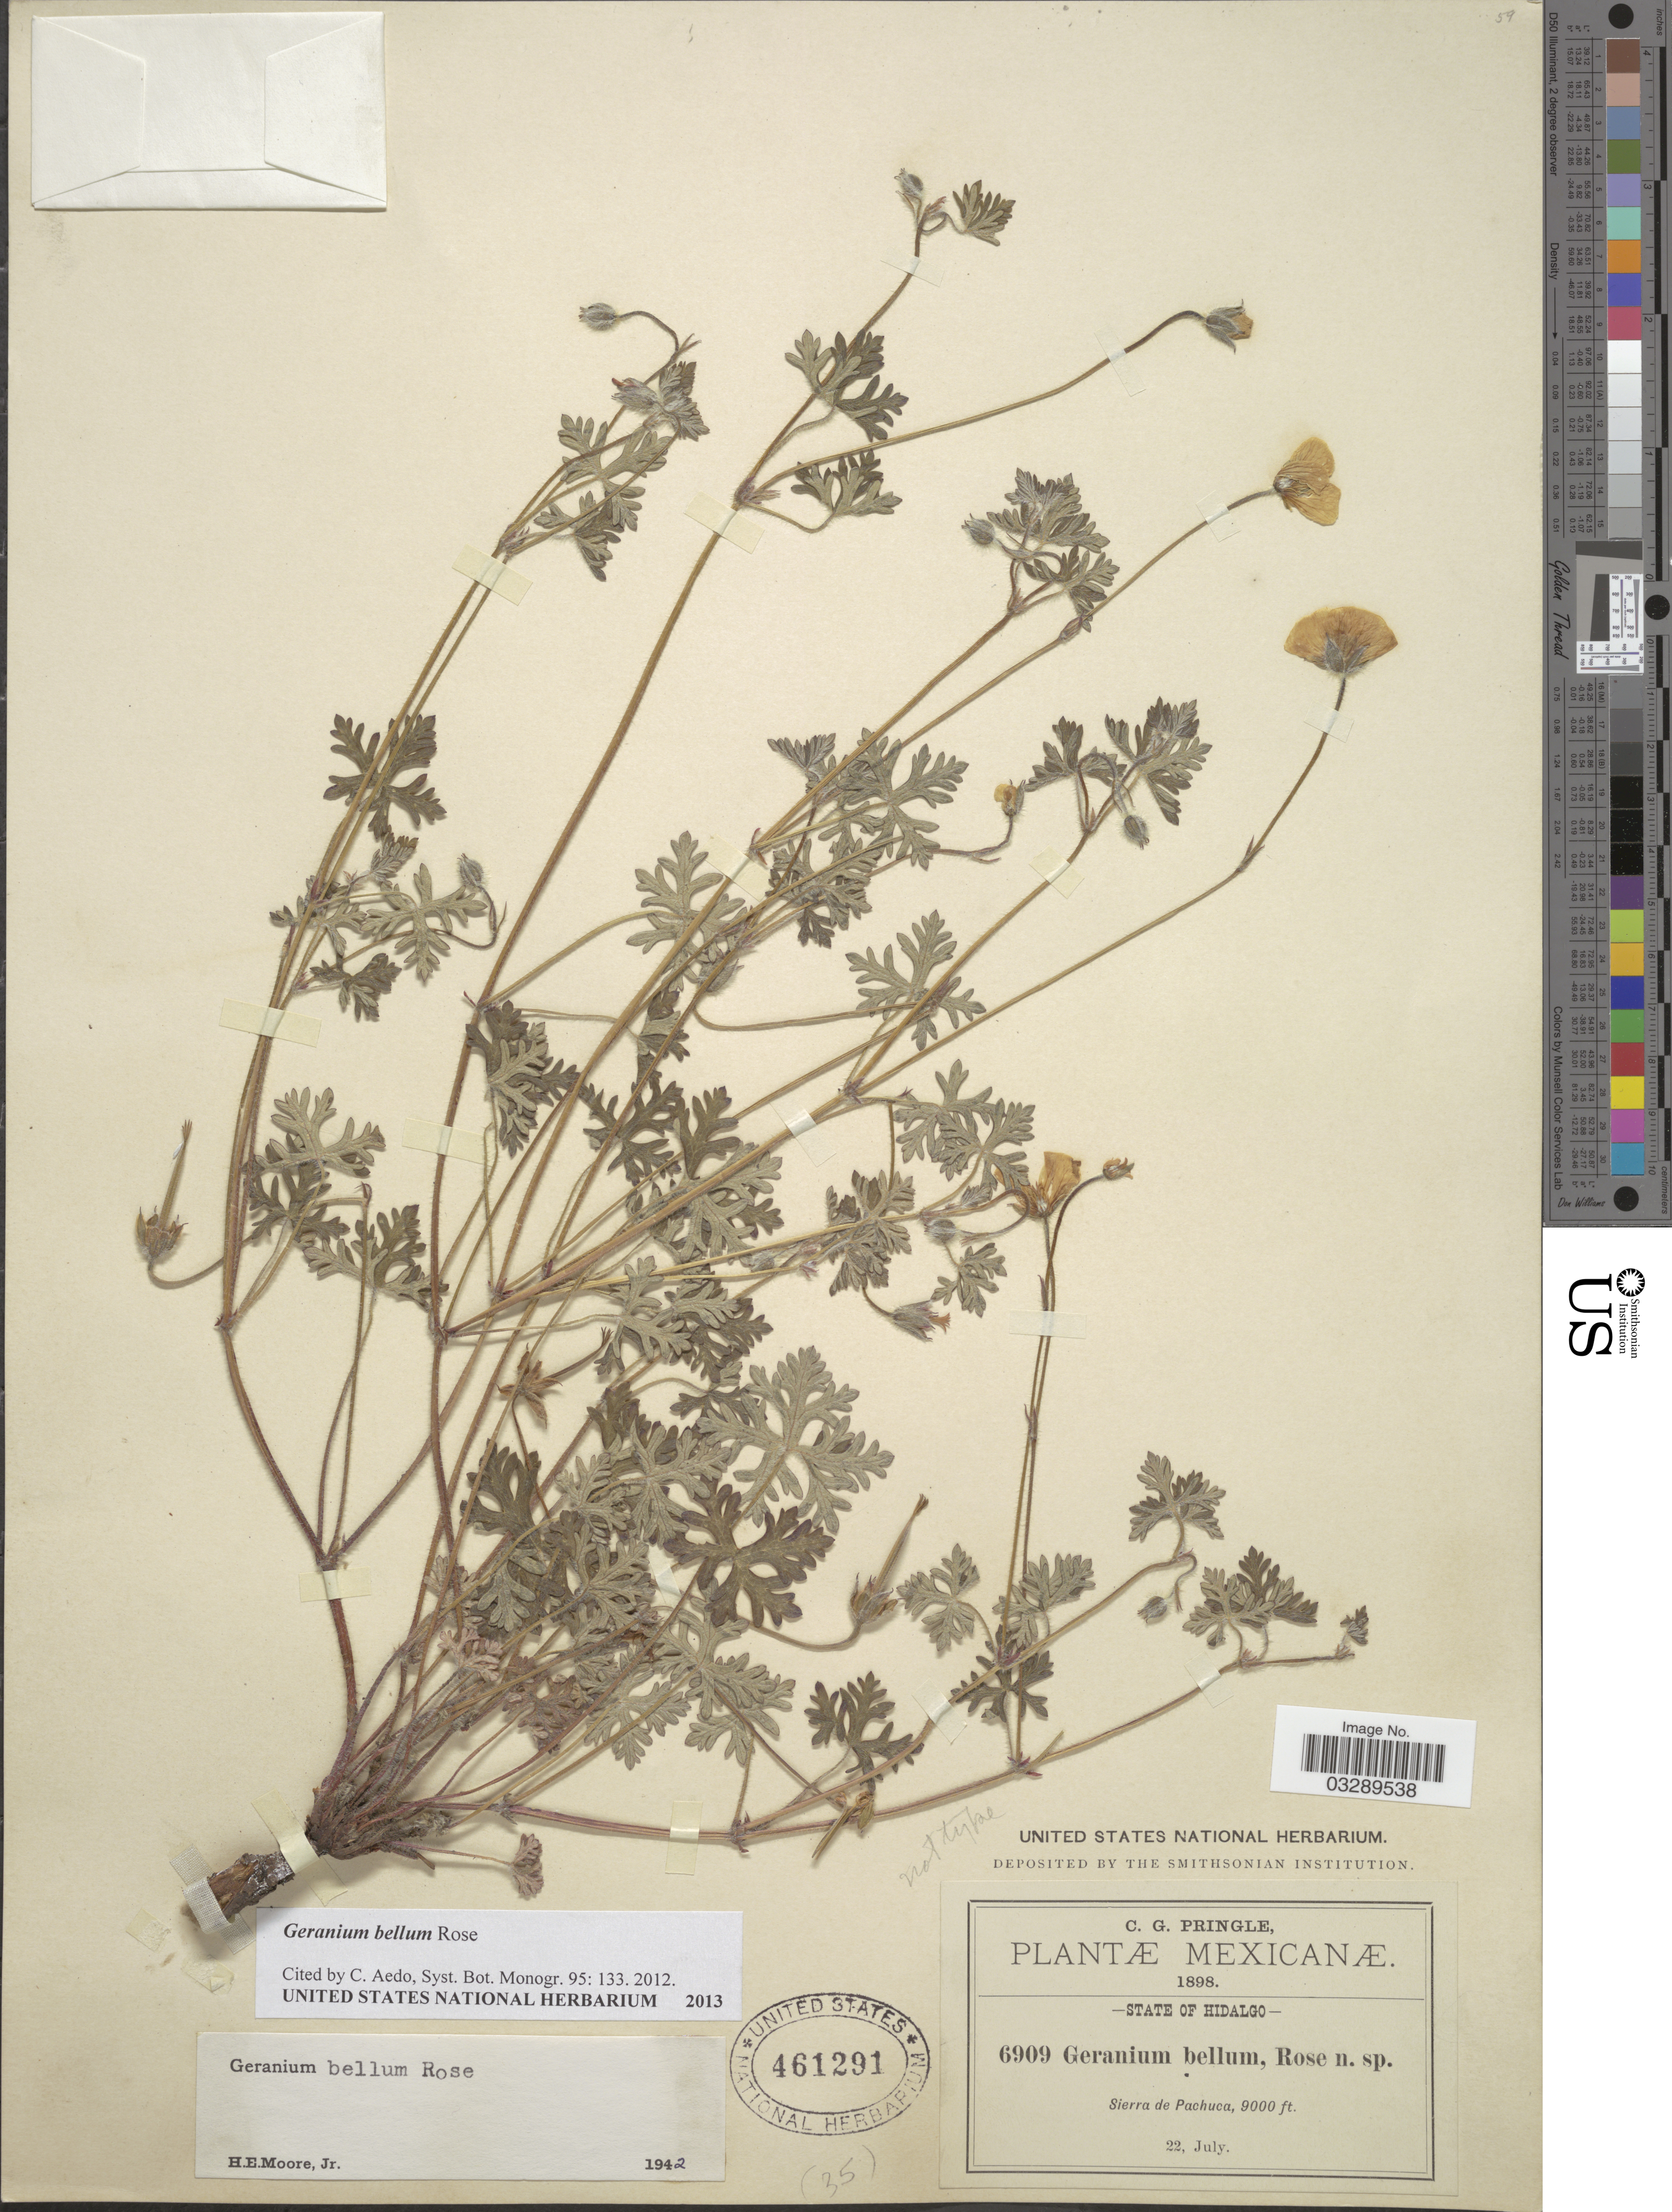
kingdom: Plantae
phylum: Tracheophyta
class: Magnoliopsida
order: Geraniales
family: Geraniaceae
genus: Geranium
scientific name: Geranium bellum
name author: Rose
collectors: C. G. Pringle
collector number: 6909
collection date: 1898-07-22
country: Mexico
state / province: Hidalgo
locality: State of Hidalgo. Sierra de Pachuca.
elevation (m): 2743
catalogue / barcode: US 461291